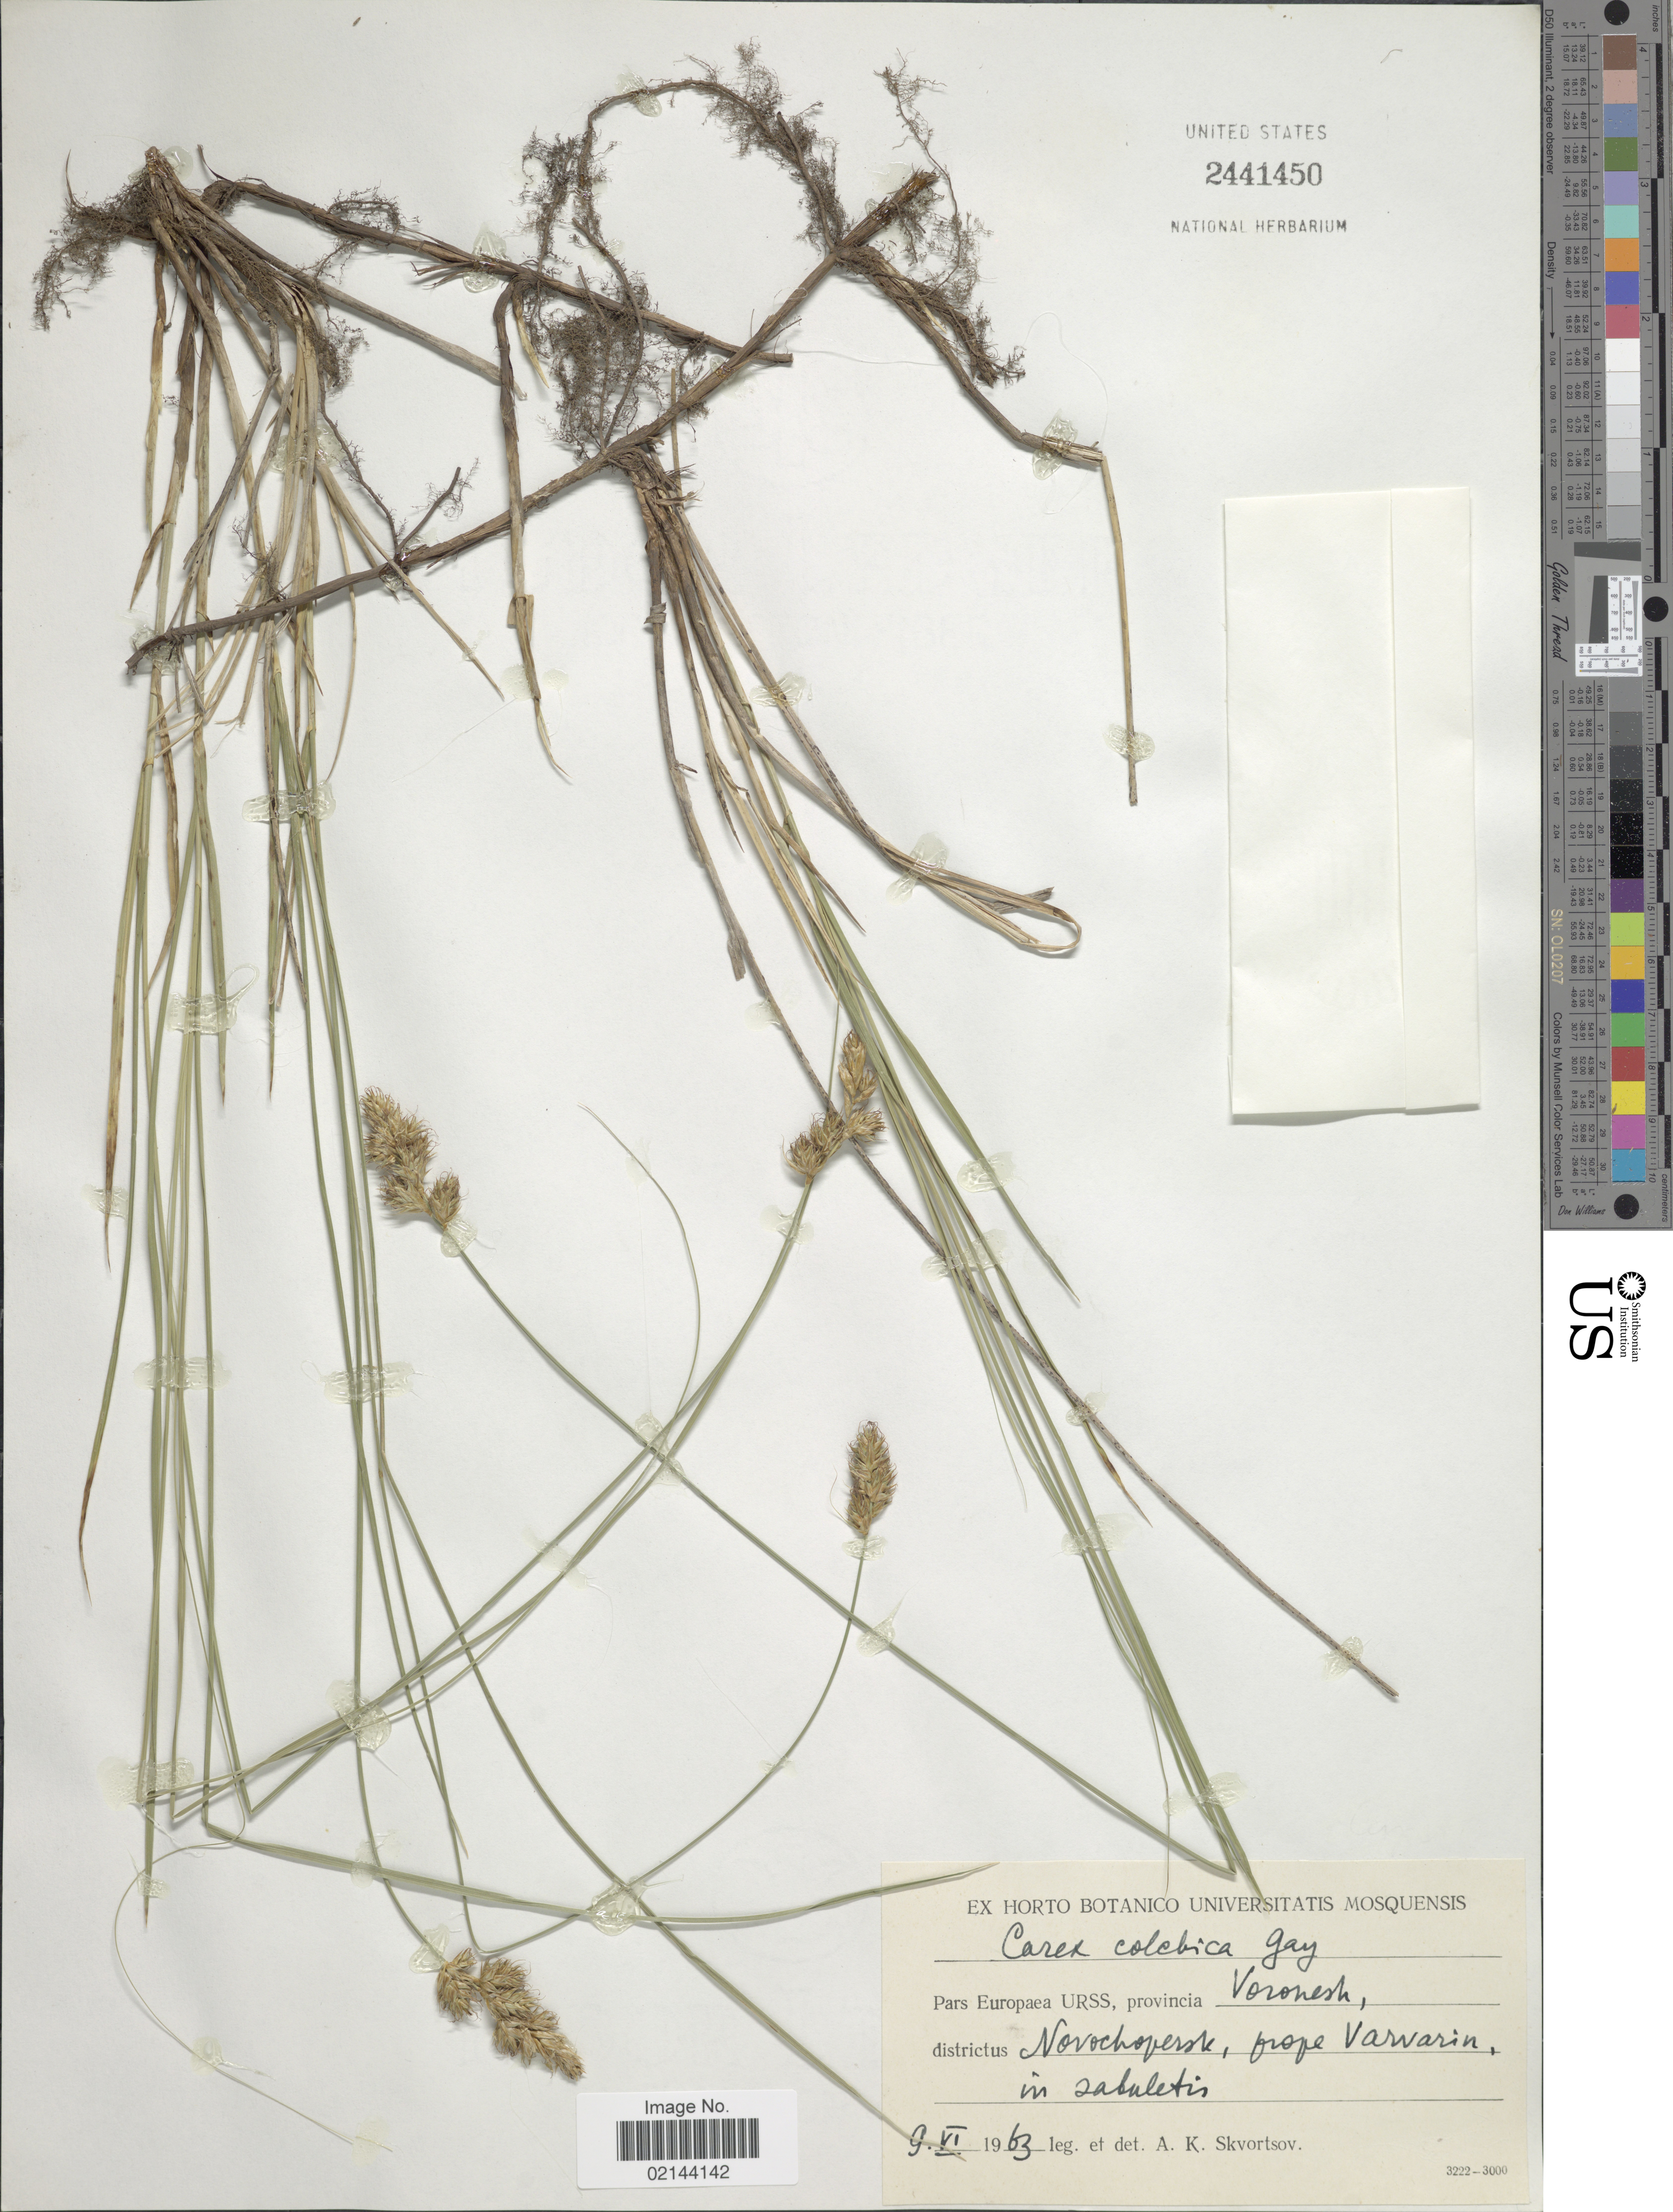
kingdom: Plantae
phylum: Tracheophyta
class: Liliopsida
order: Poales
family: Cyperaceae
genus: Carex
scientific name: Carex colchica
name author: J. Gay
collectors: A. K. Skvortsov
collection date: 1963-06-09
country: Russian Federation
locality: Pars Europaea URSS, provincia Voronesh, districtus Novochopersk, prope Varvarin in sabuletis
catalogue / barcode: US 2441450